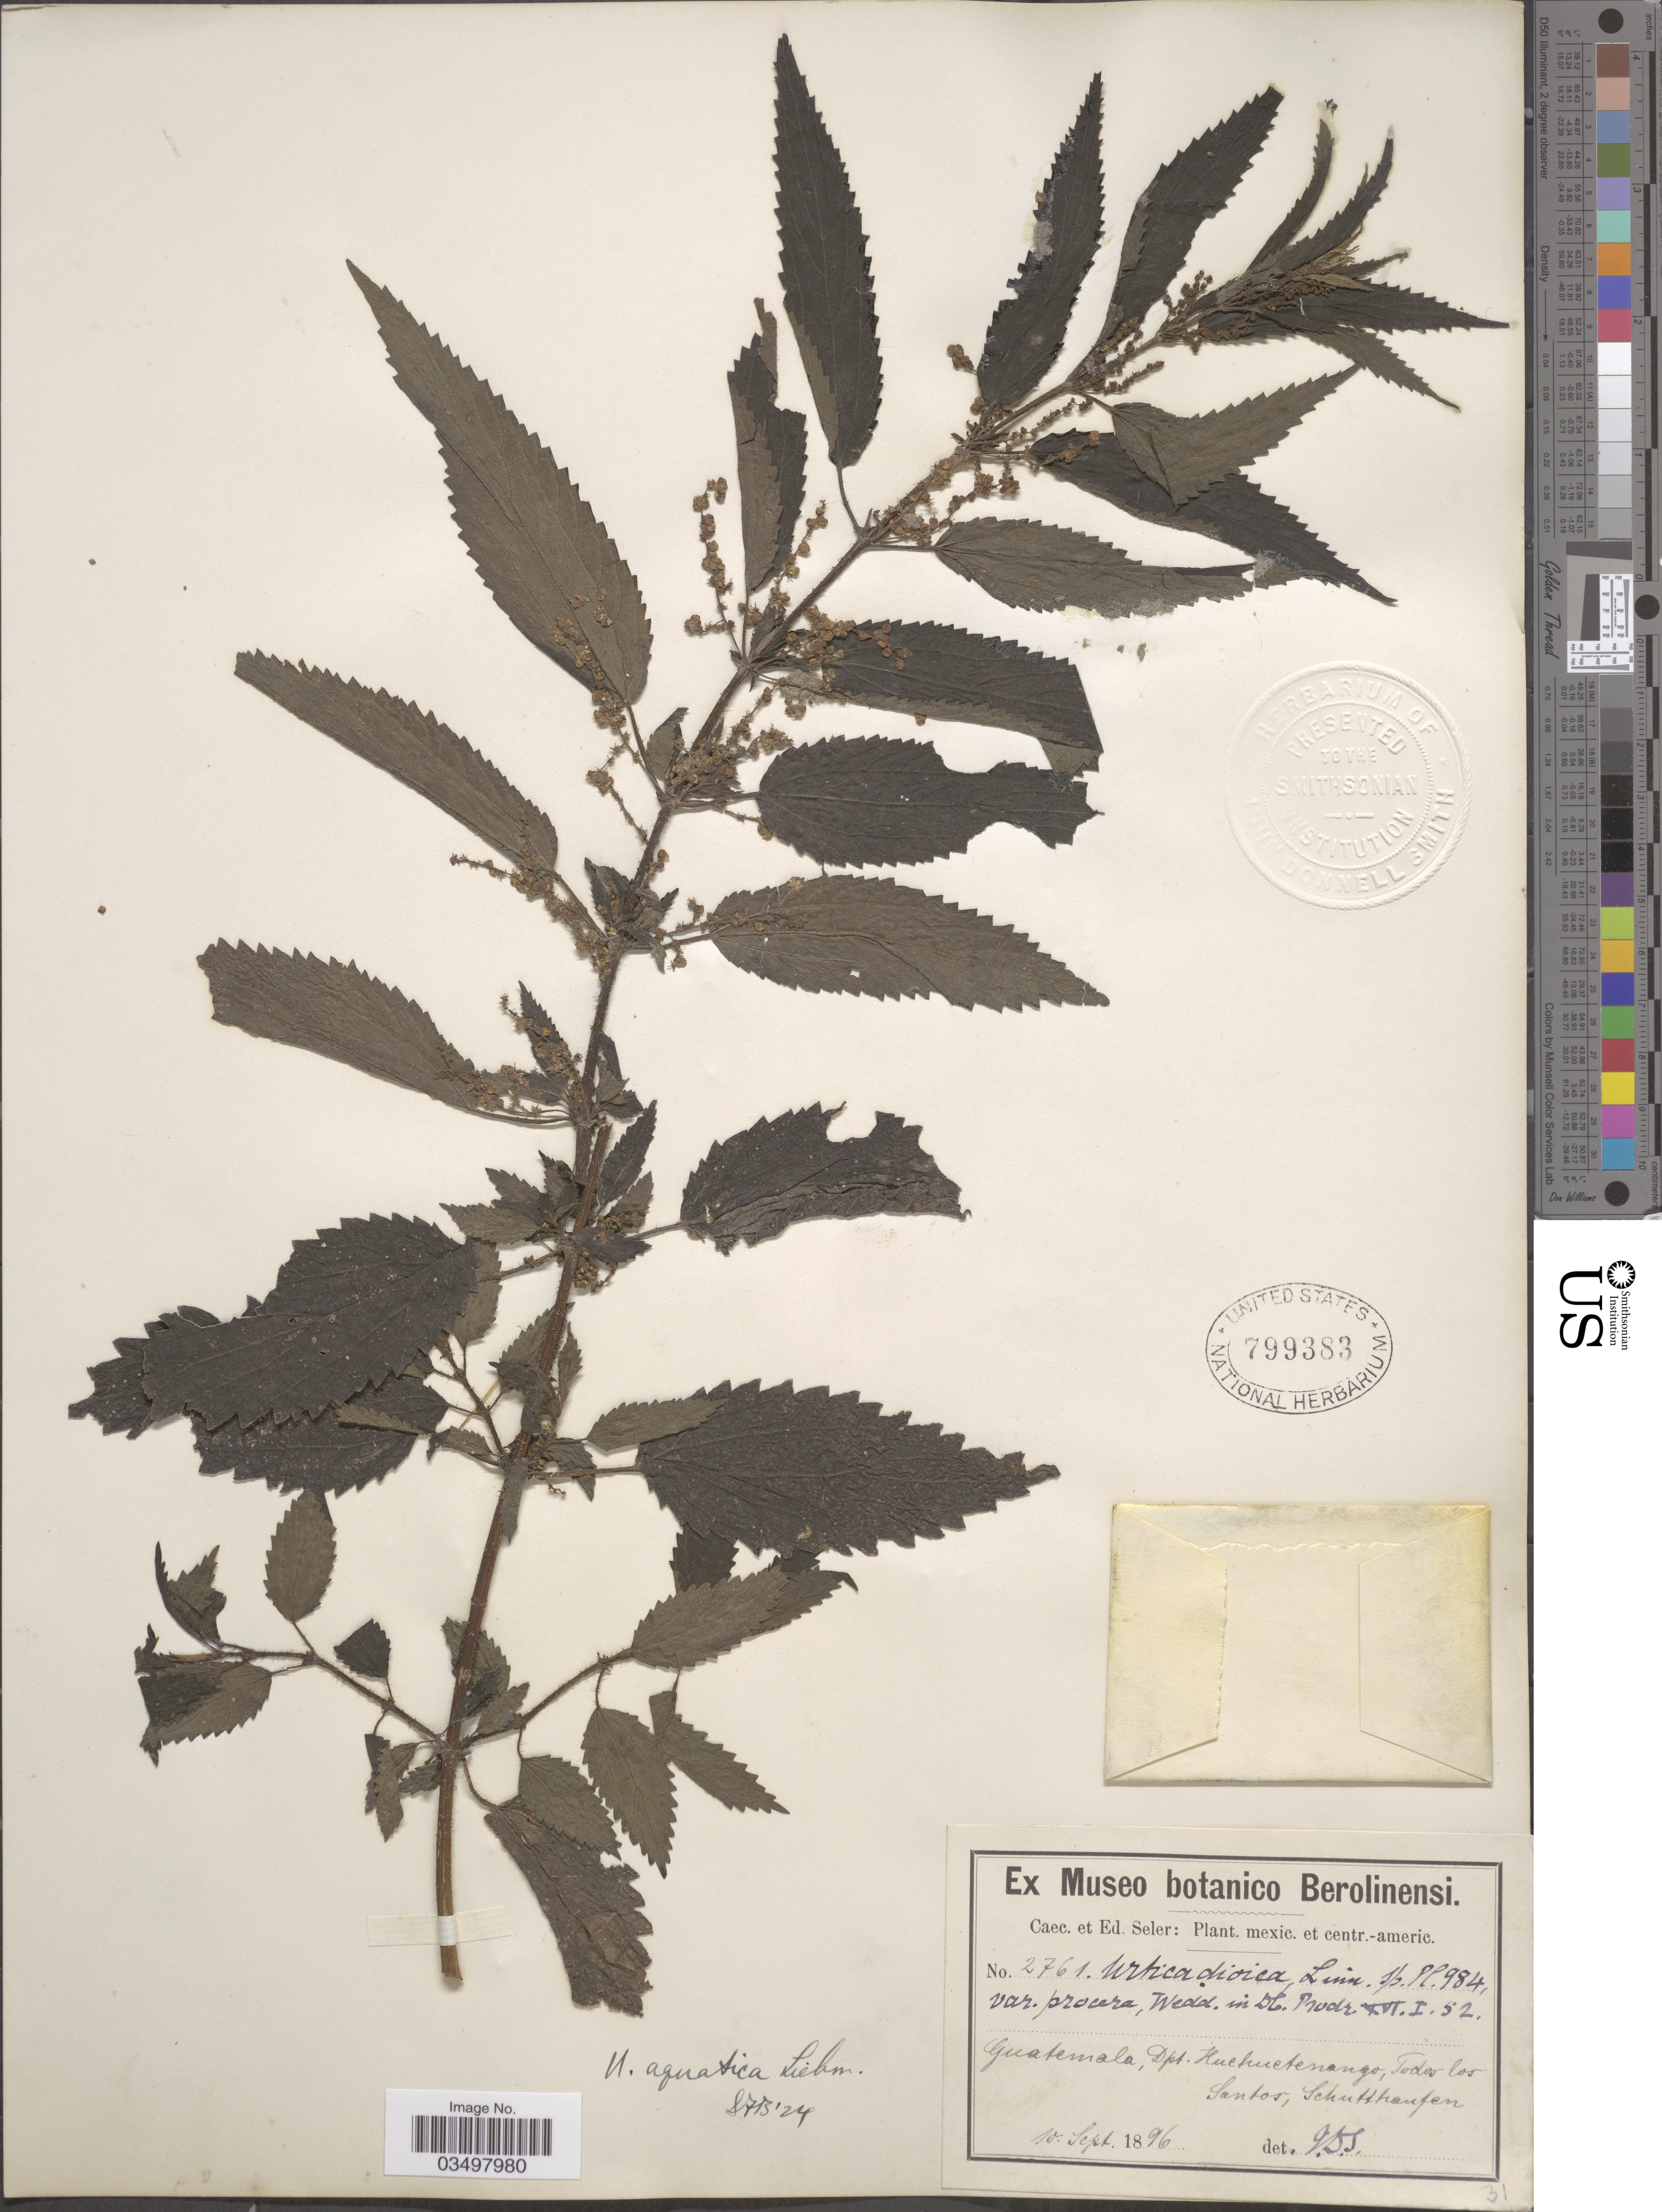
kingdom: Plantae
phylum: Tracheophyta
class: Magnoliopsida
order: Rosales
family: Urticaceae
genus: Urtica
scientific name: Urtica serra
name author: Blume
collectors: C. Seler & E. G. Seler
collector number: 2761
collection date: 1896-09-10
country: Guatemala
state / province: Huehuetenango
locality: Dpt. Huehuetenango, Todos los Santos, Schutthaufen.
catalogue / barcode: US 799383